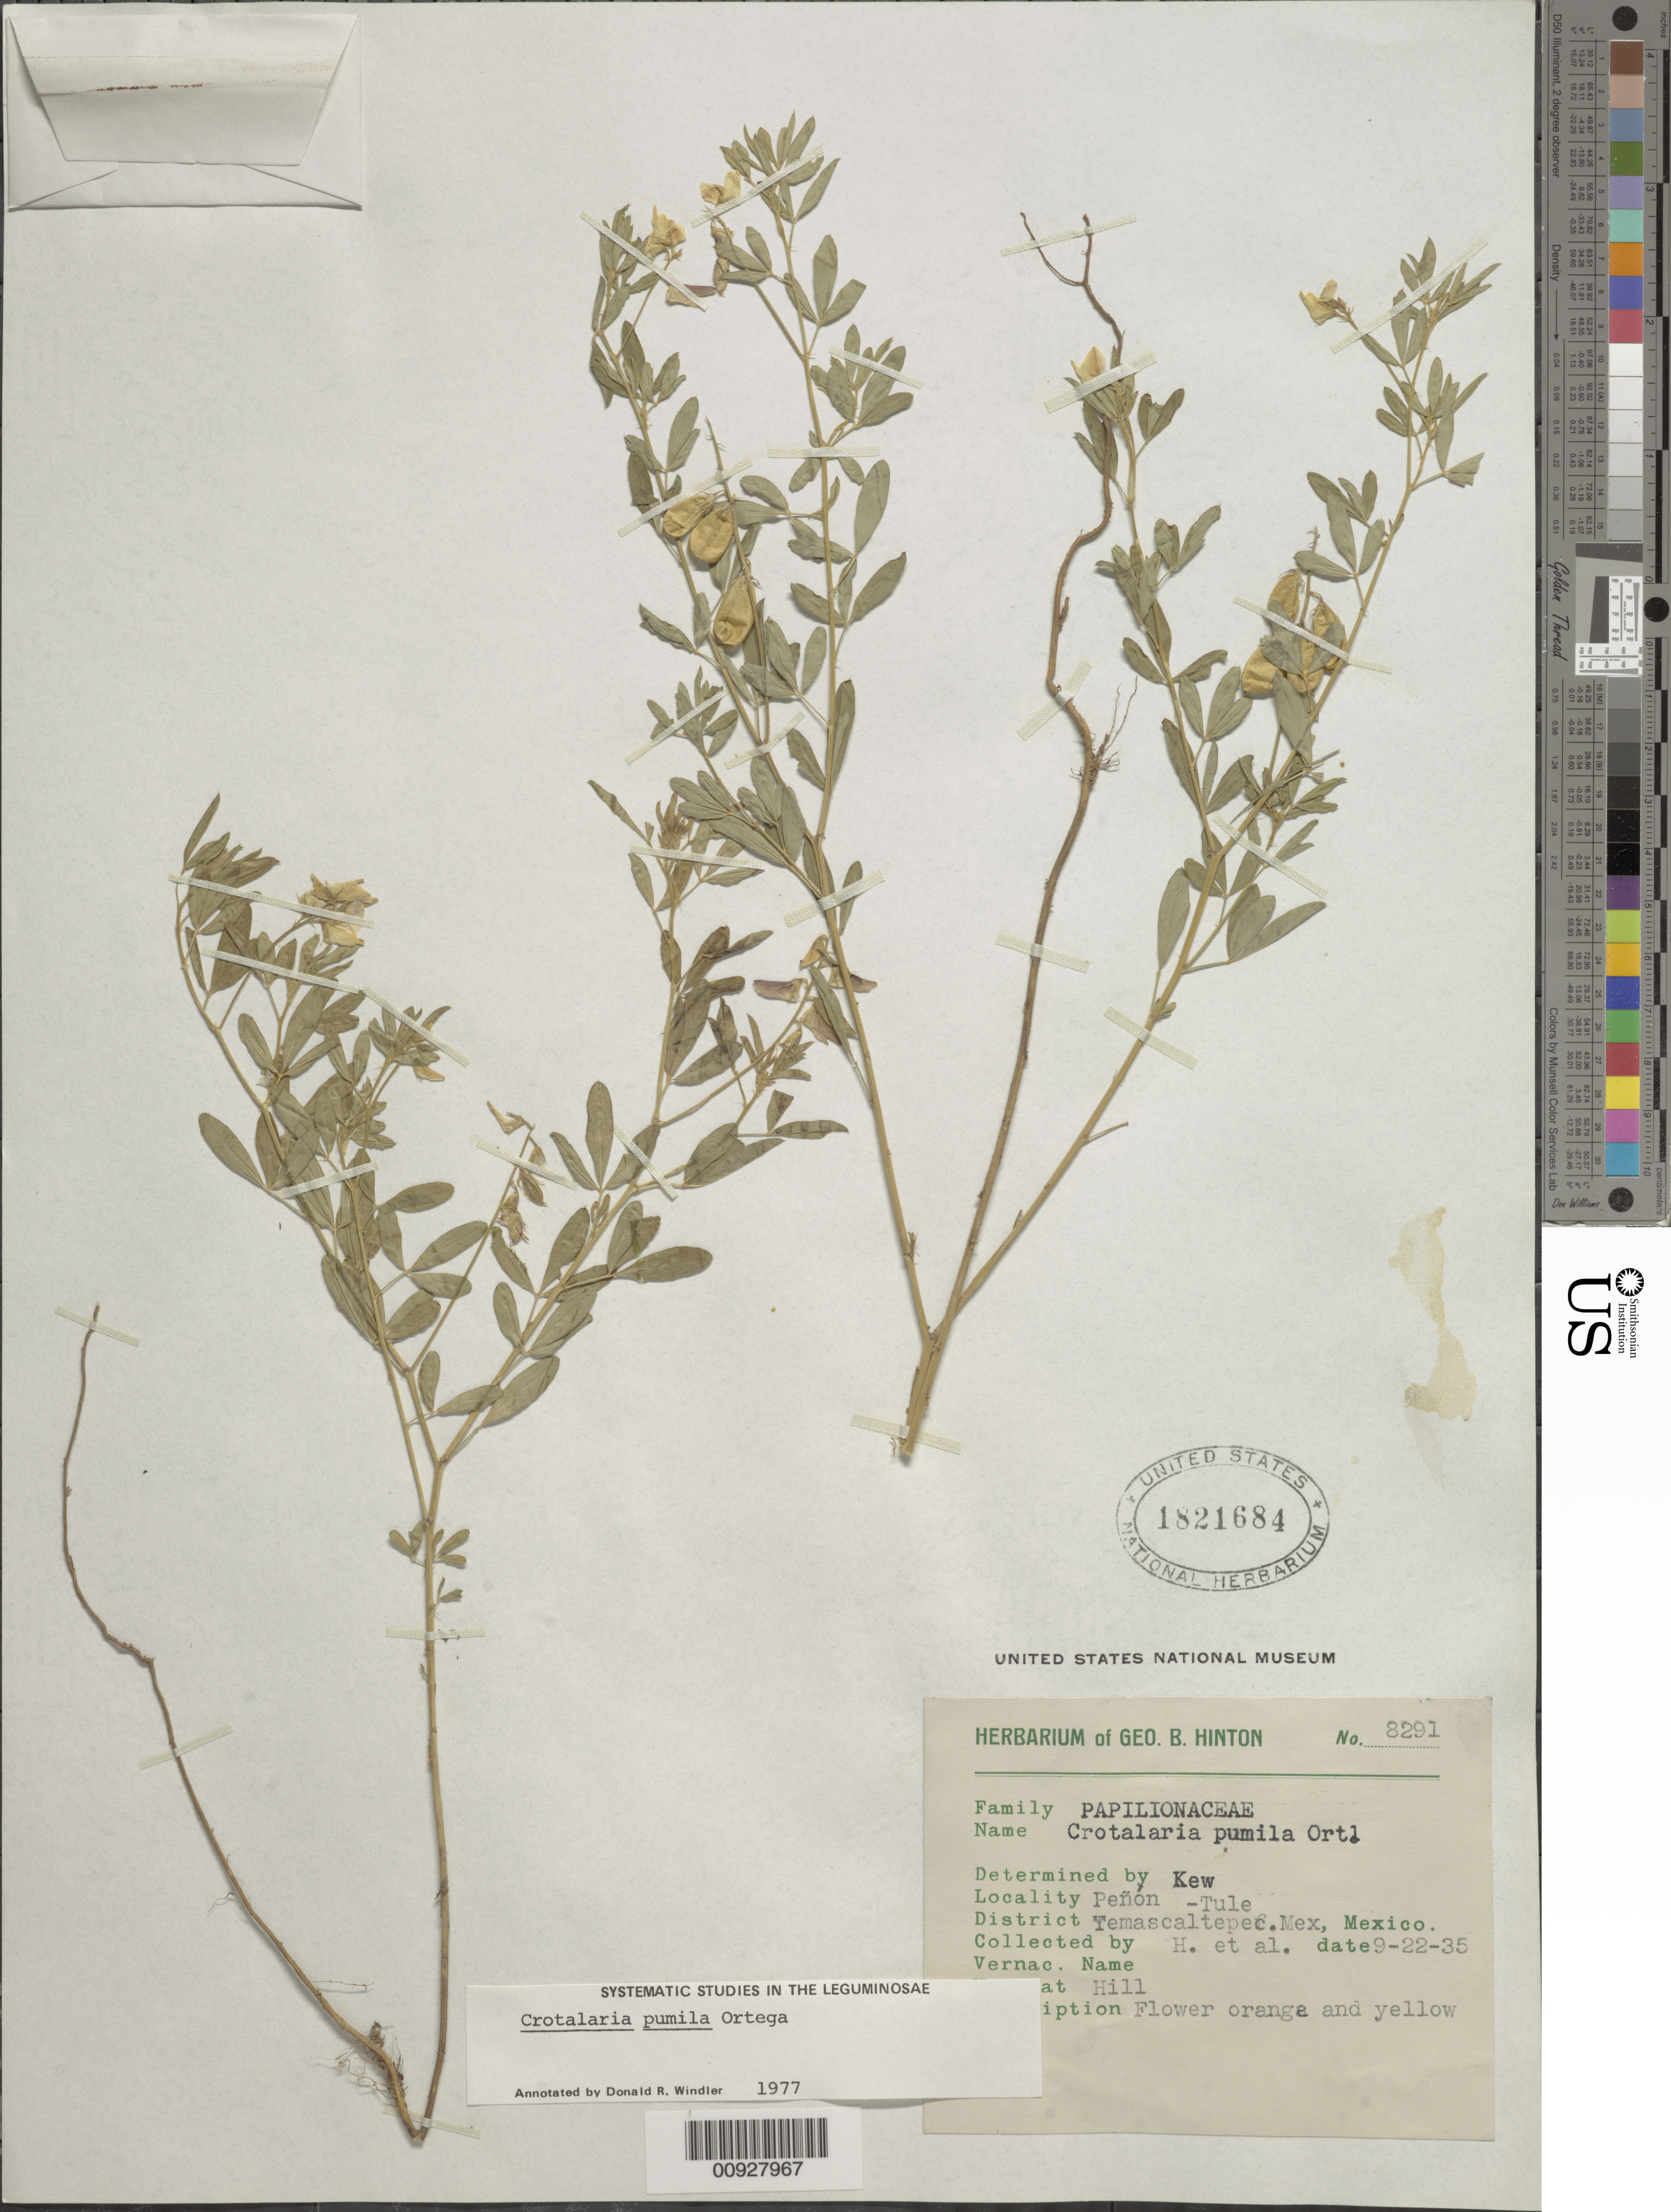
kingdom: Plantae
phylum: Tracheophyta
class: Magnoliopsida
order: Fabales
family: Fabaceae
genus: Crotalaria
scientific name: Crotalaria pumila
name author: Ortega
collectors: G. B. Hinton & et al.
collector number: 8291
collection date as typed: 22 Sep 1935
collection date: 1935-09-22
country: Mexico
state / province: México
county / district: Temascaltepec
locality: Peñon - Tule, District Temascaltepec, State of Mexico.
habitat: Hill.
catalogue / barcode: US 1821684